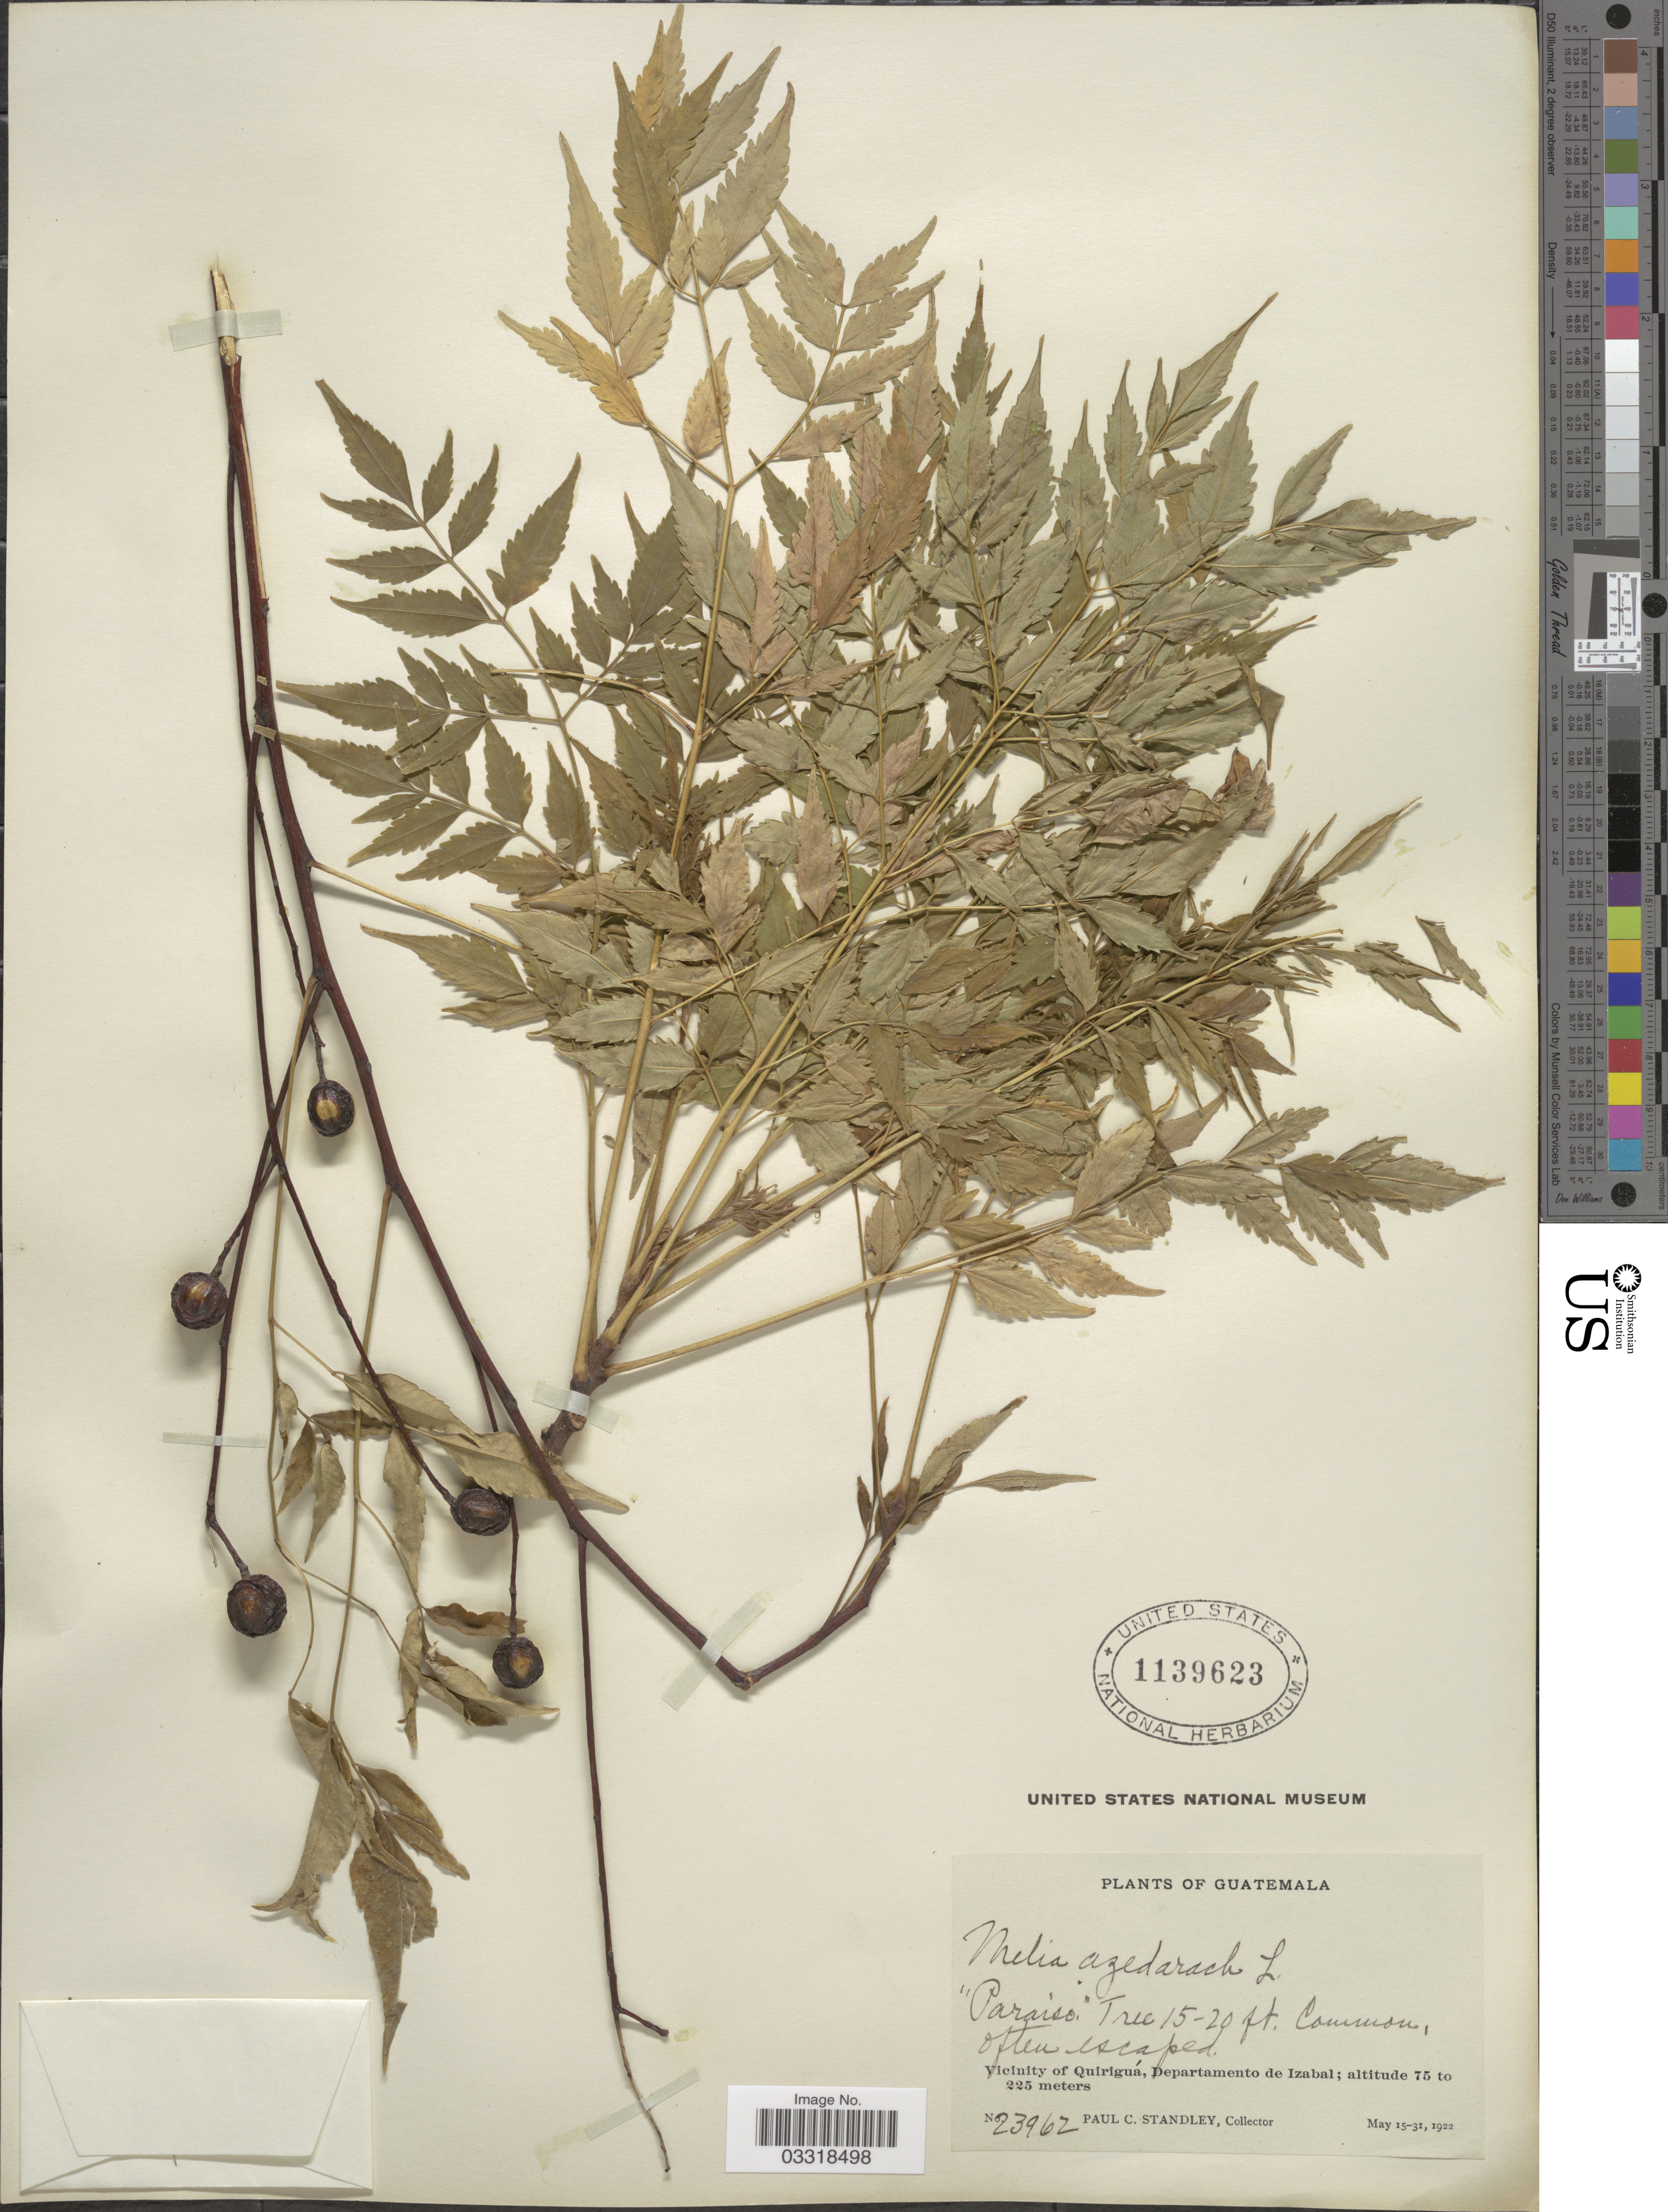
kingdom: Plantae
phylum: Tracheophyta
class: Magnoliopsida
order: Sapindales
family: Meliaceae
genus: Melia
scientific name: Melia azedarach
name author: L.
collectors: P. C. Standley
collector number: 23962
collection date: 1922-05-15/1922-05-31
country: Guatemala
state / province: Izabal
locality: Vicinity of Quiriguá, Departamento de Izabal.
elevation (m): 75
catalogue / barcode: US 1139623